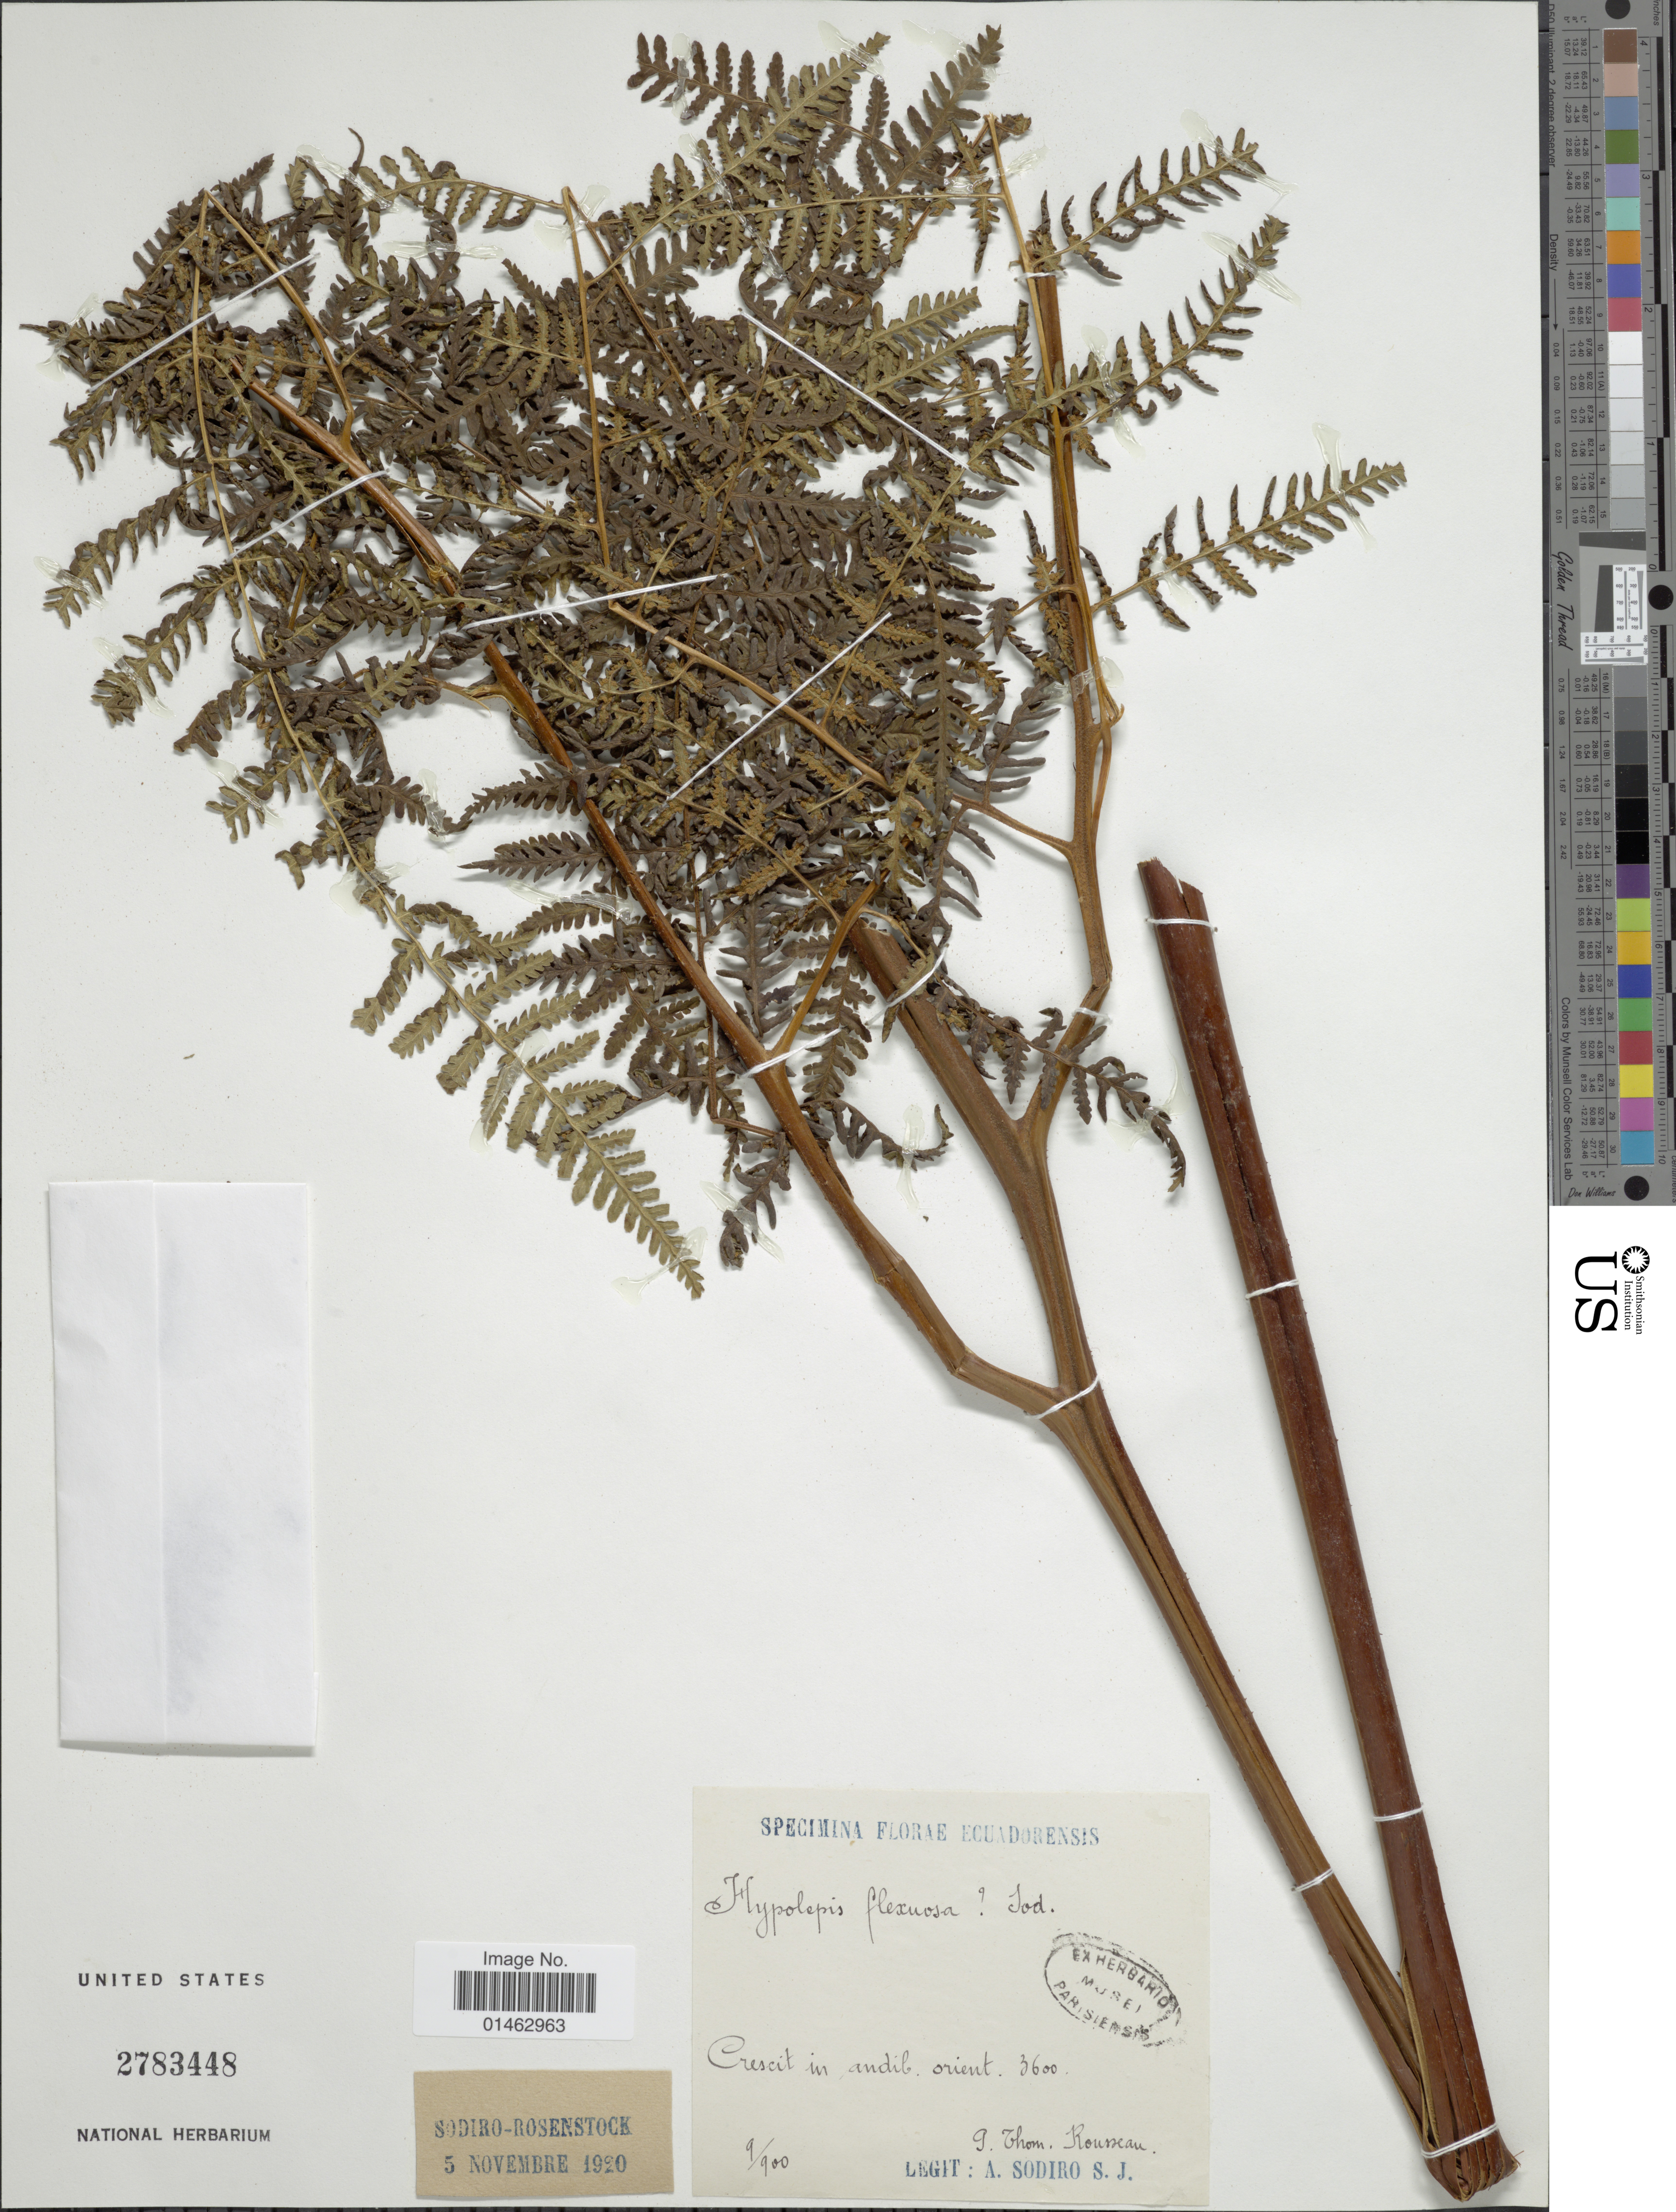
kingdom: Plantae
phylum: Tracheophyta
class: Polypodiopsida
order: Polypodiales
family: Dennstaedtiaceae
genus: Hypolepis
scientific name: Hypolepis bogotensis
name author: H. Karst.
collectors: A. Sodiro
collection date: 1900-09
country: Ecuador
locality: Crescit in andib orient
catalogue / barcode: US 2783448